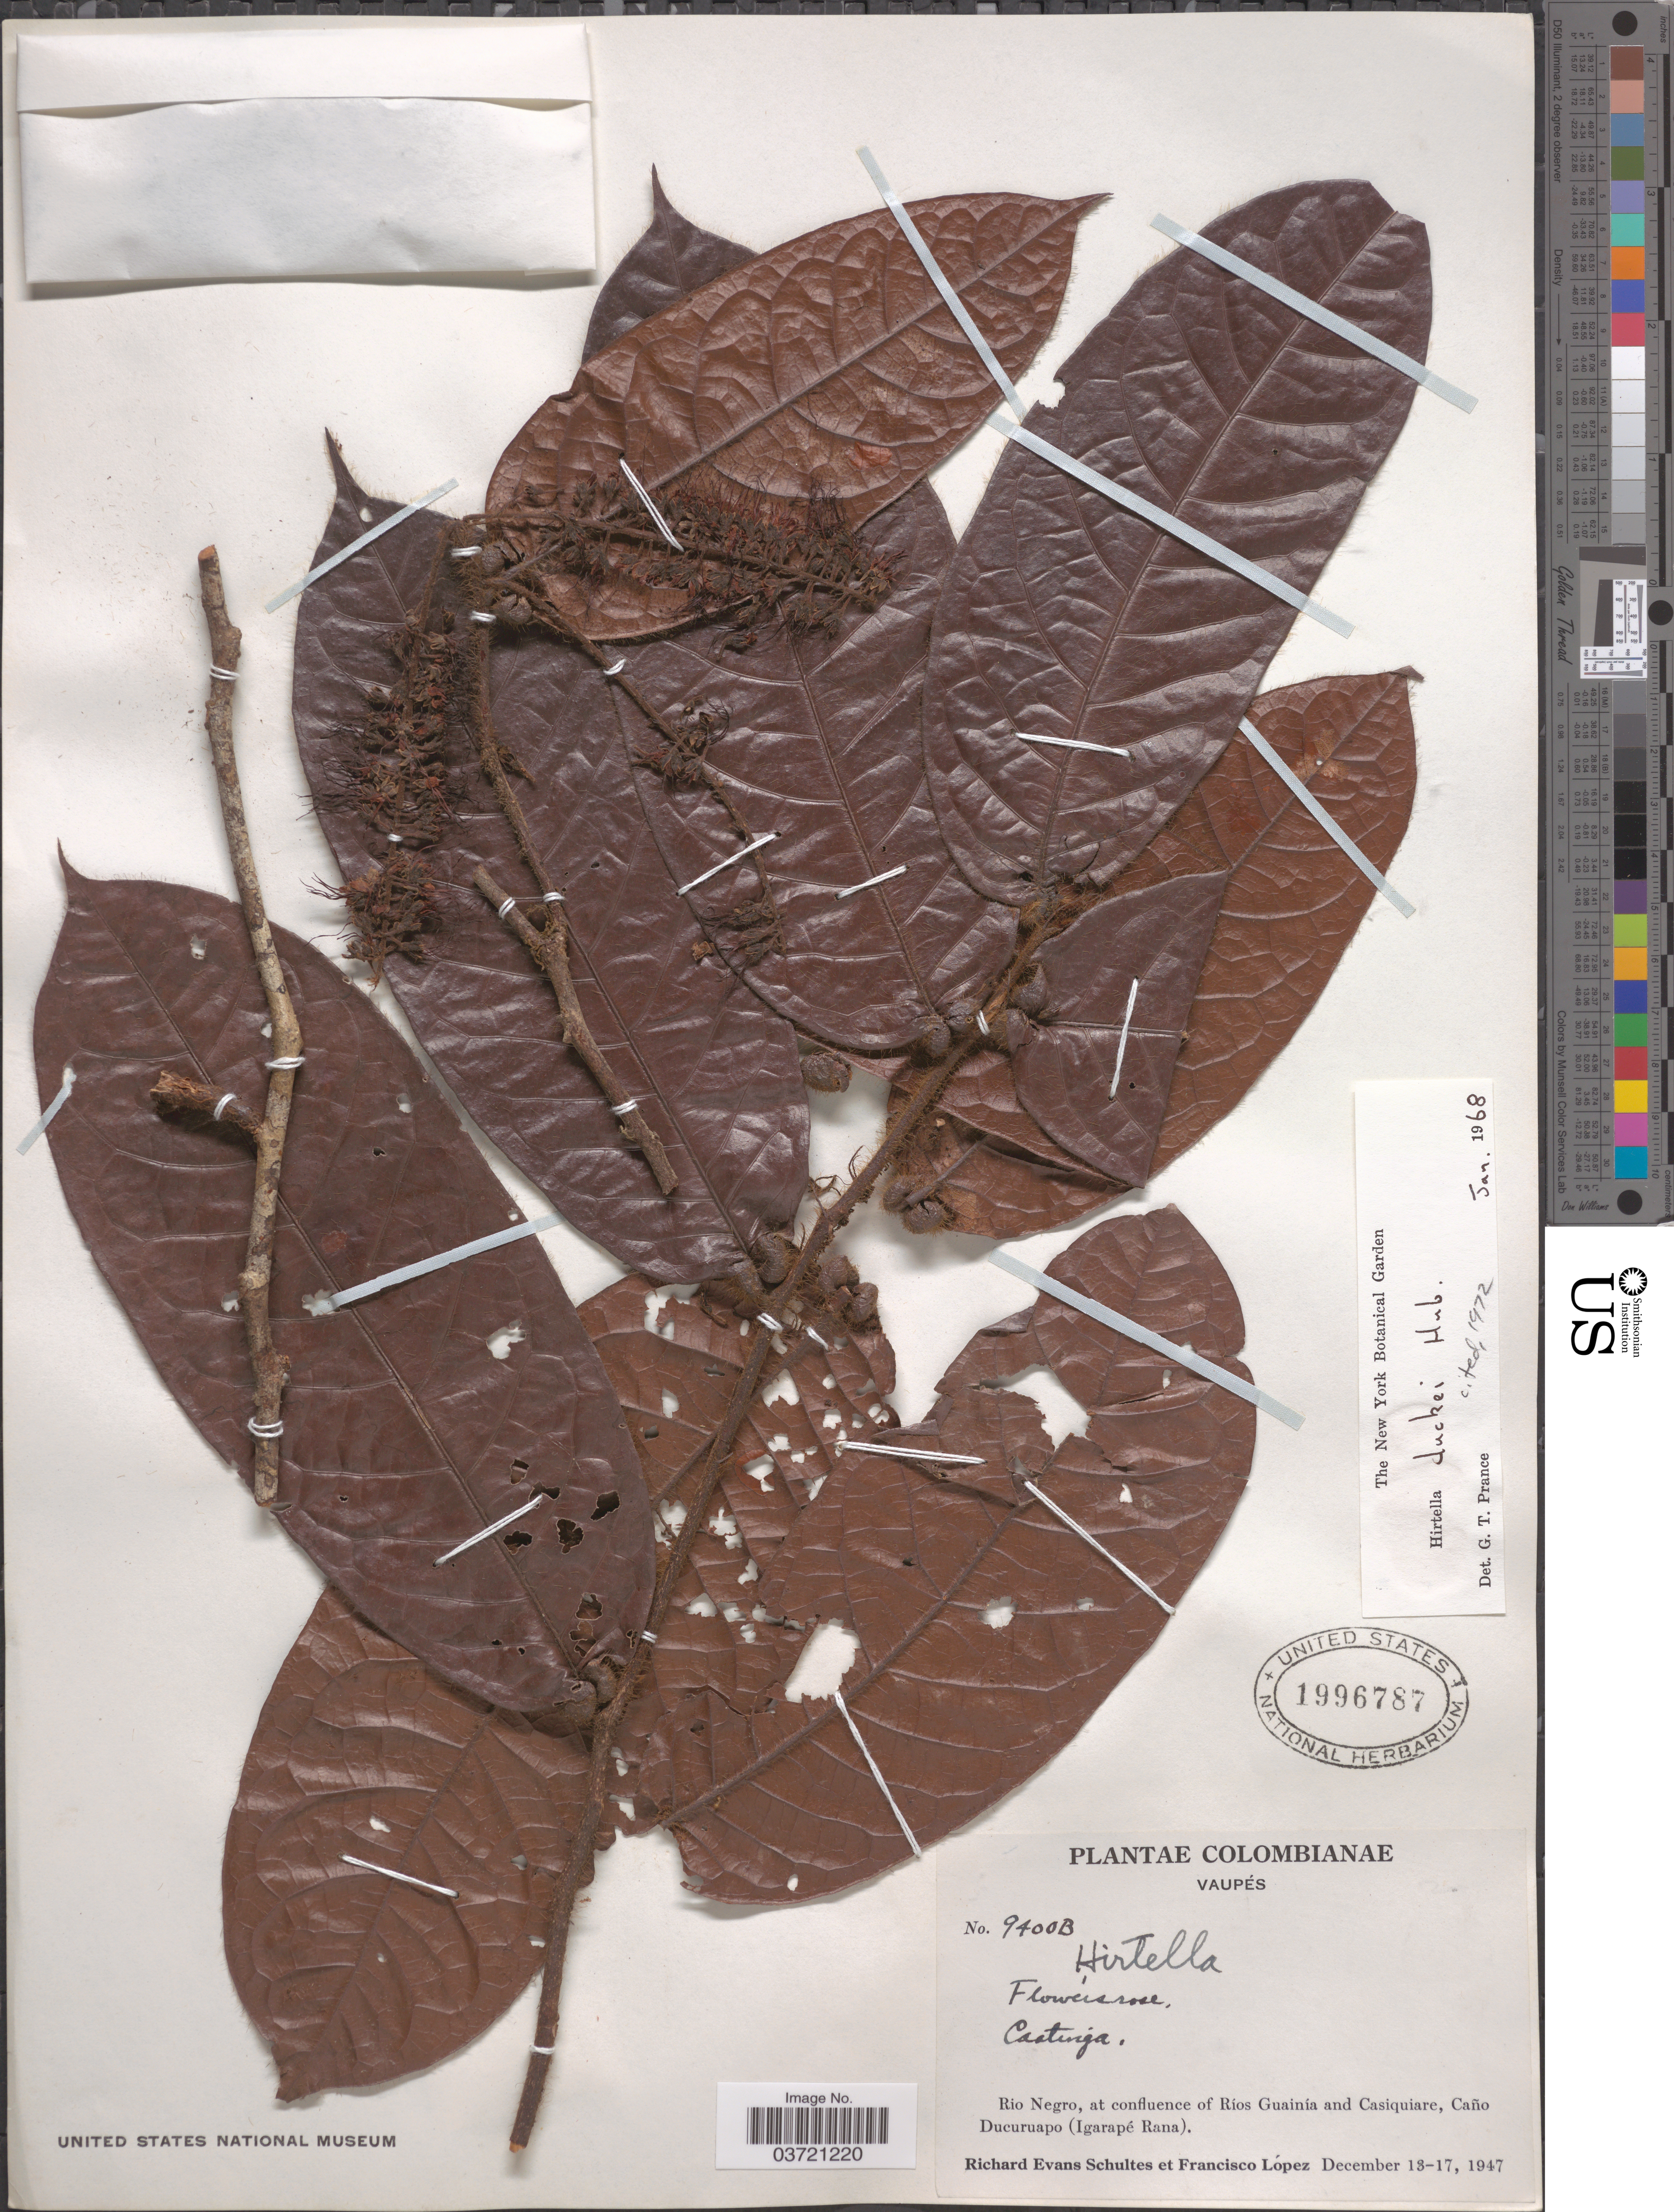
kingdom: Plantae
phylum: Tracheophyta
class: Magnoliopsida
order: Malpighiales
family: Chrysobalanaceae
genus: Hirtella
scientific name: Hirtella duckei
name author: Huber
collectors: R. E. Schultes & F. Lopéz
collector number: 9400B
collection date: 1947-12-13/1947-12-17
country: Colombia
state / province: Vaupés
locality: Caotinga [interpreted]. Rio Negro, at confluence of Ríos Guainía and Casiquiare, Caño Ducuruapo (Igarapé Rana).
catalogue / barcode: US 1996787